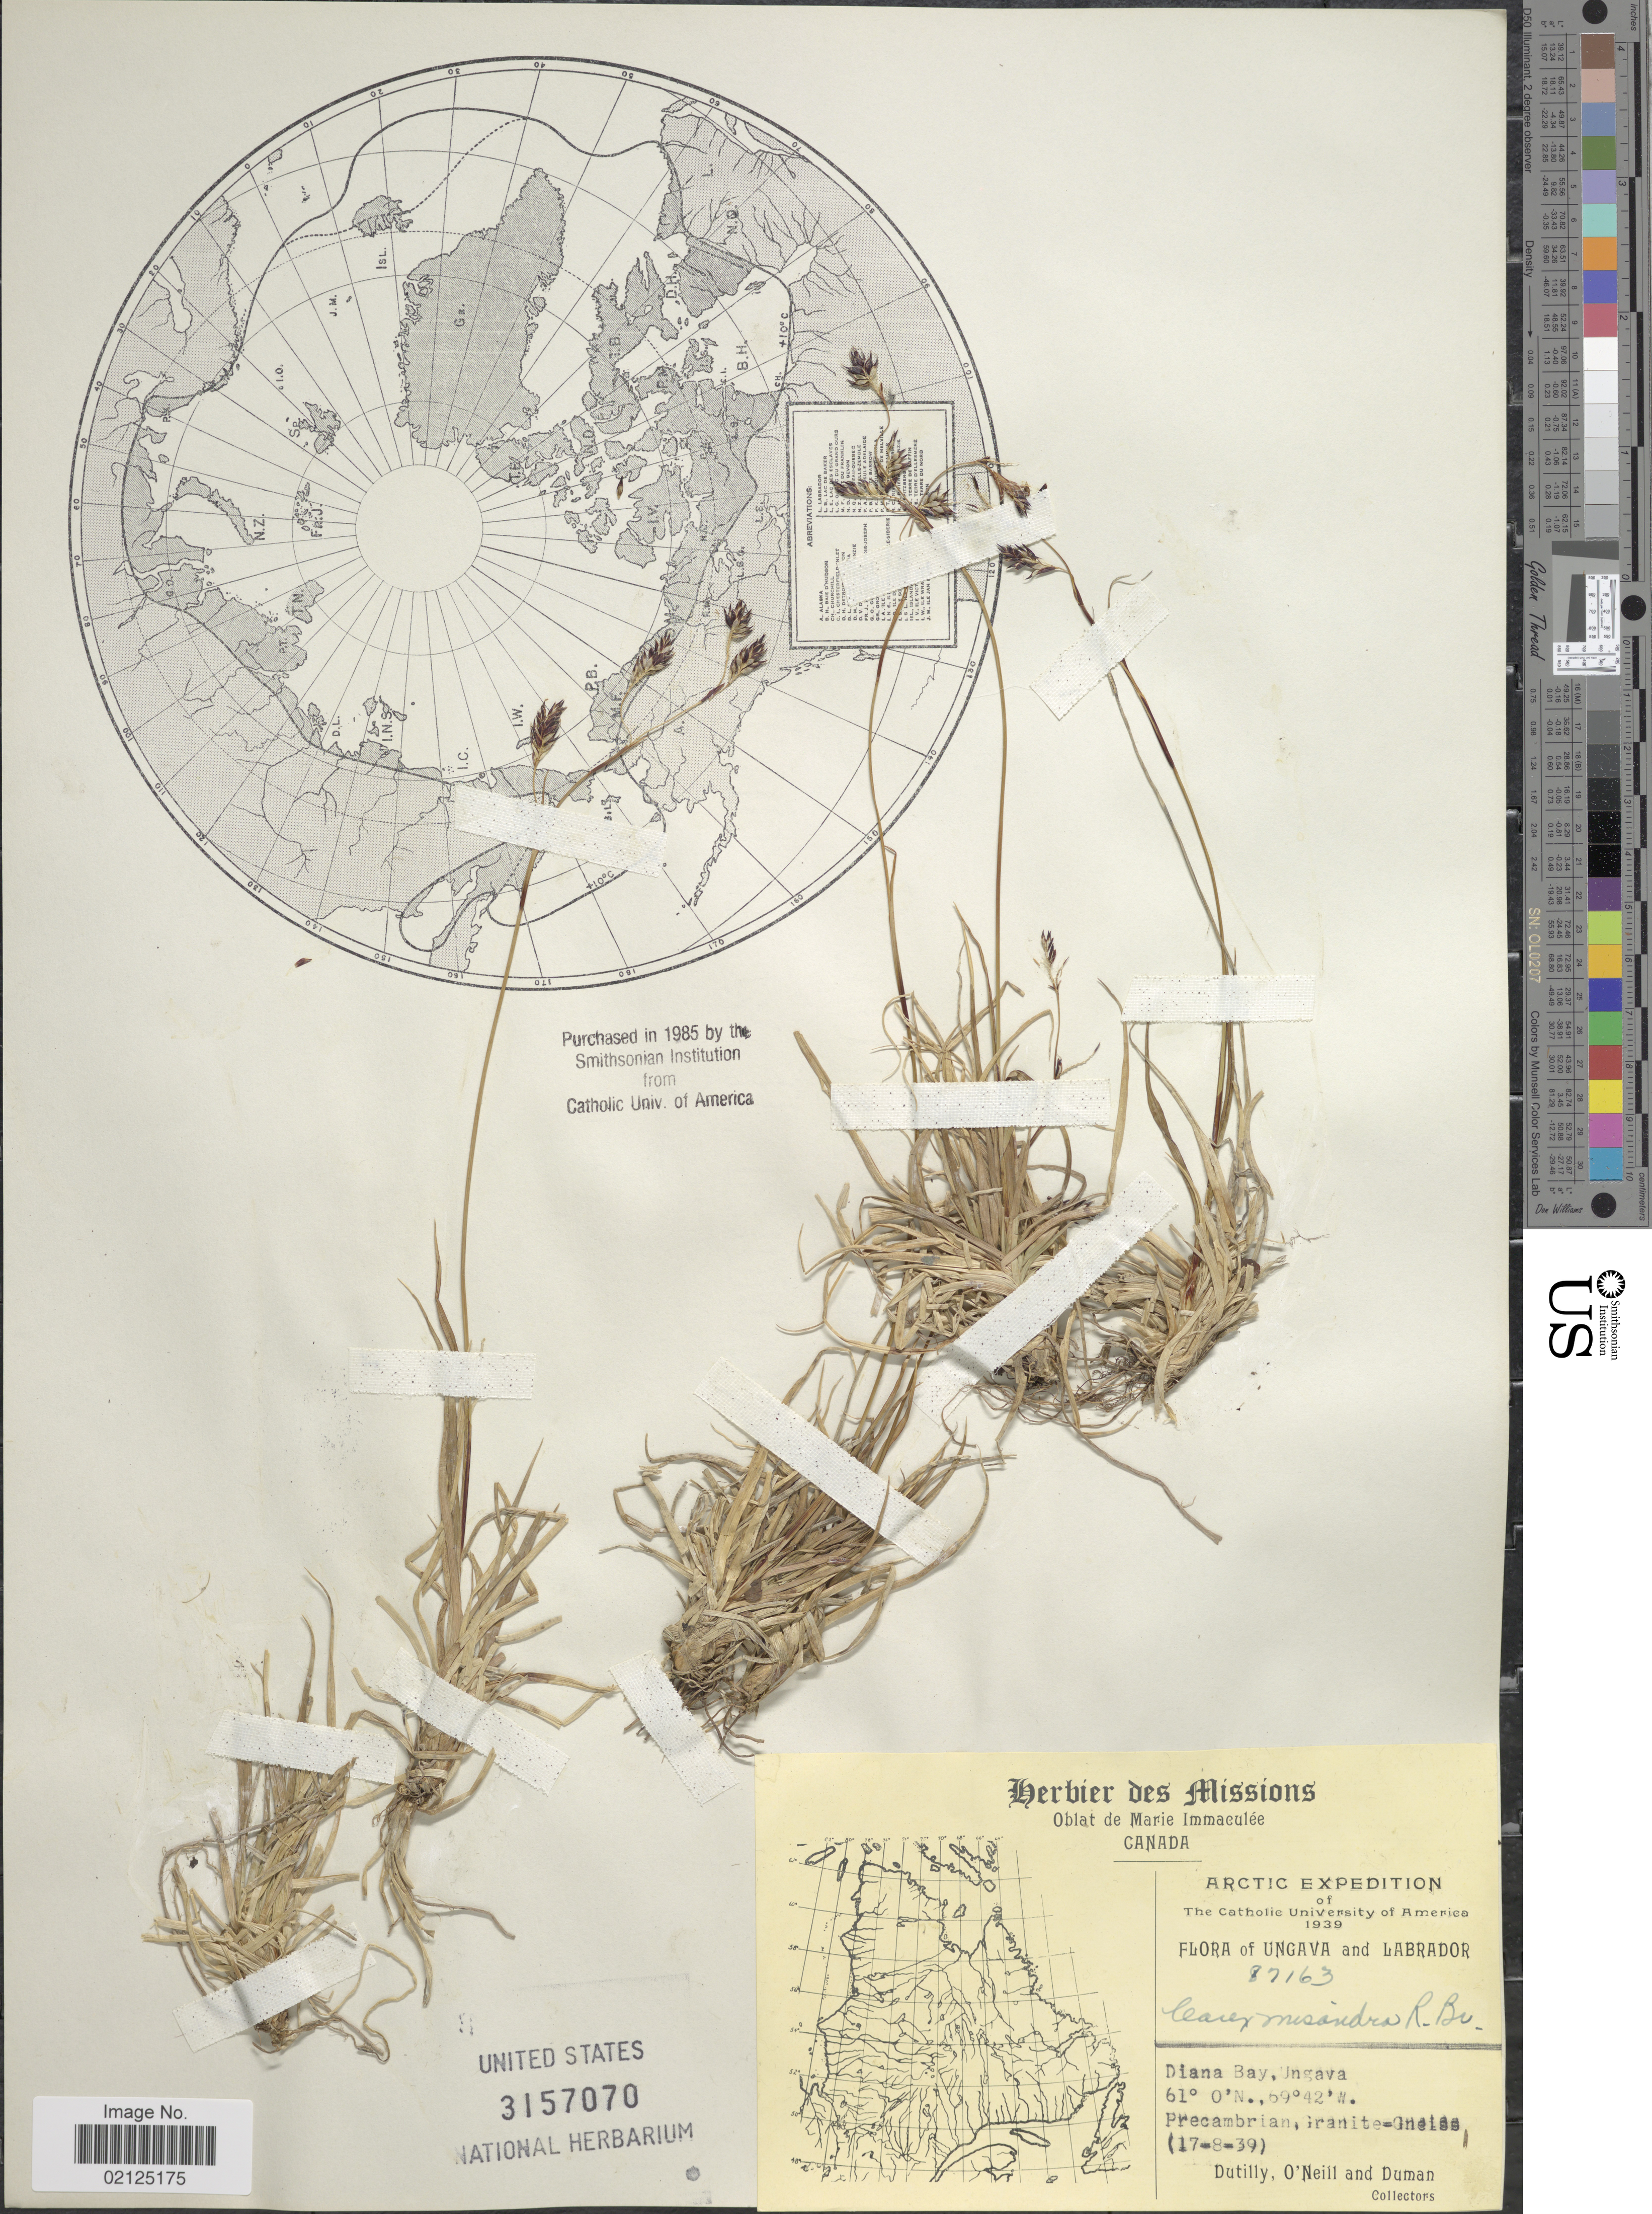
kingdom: Plantae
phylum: Tracheophyta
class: Liliopsida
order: Poales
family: Cyperaceae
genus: Carex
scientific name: Carex fuliginosa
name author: Schkuhr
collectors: -. Dutilly, O' Neill & -. Duman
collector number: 87163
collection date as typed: Transcribed d/m/y: 17/8/39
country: Canada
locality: Arctic, Ungava, Diana Bay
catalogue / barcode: US 3157070